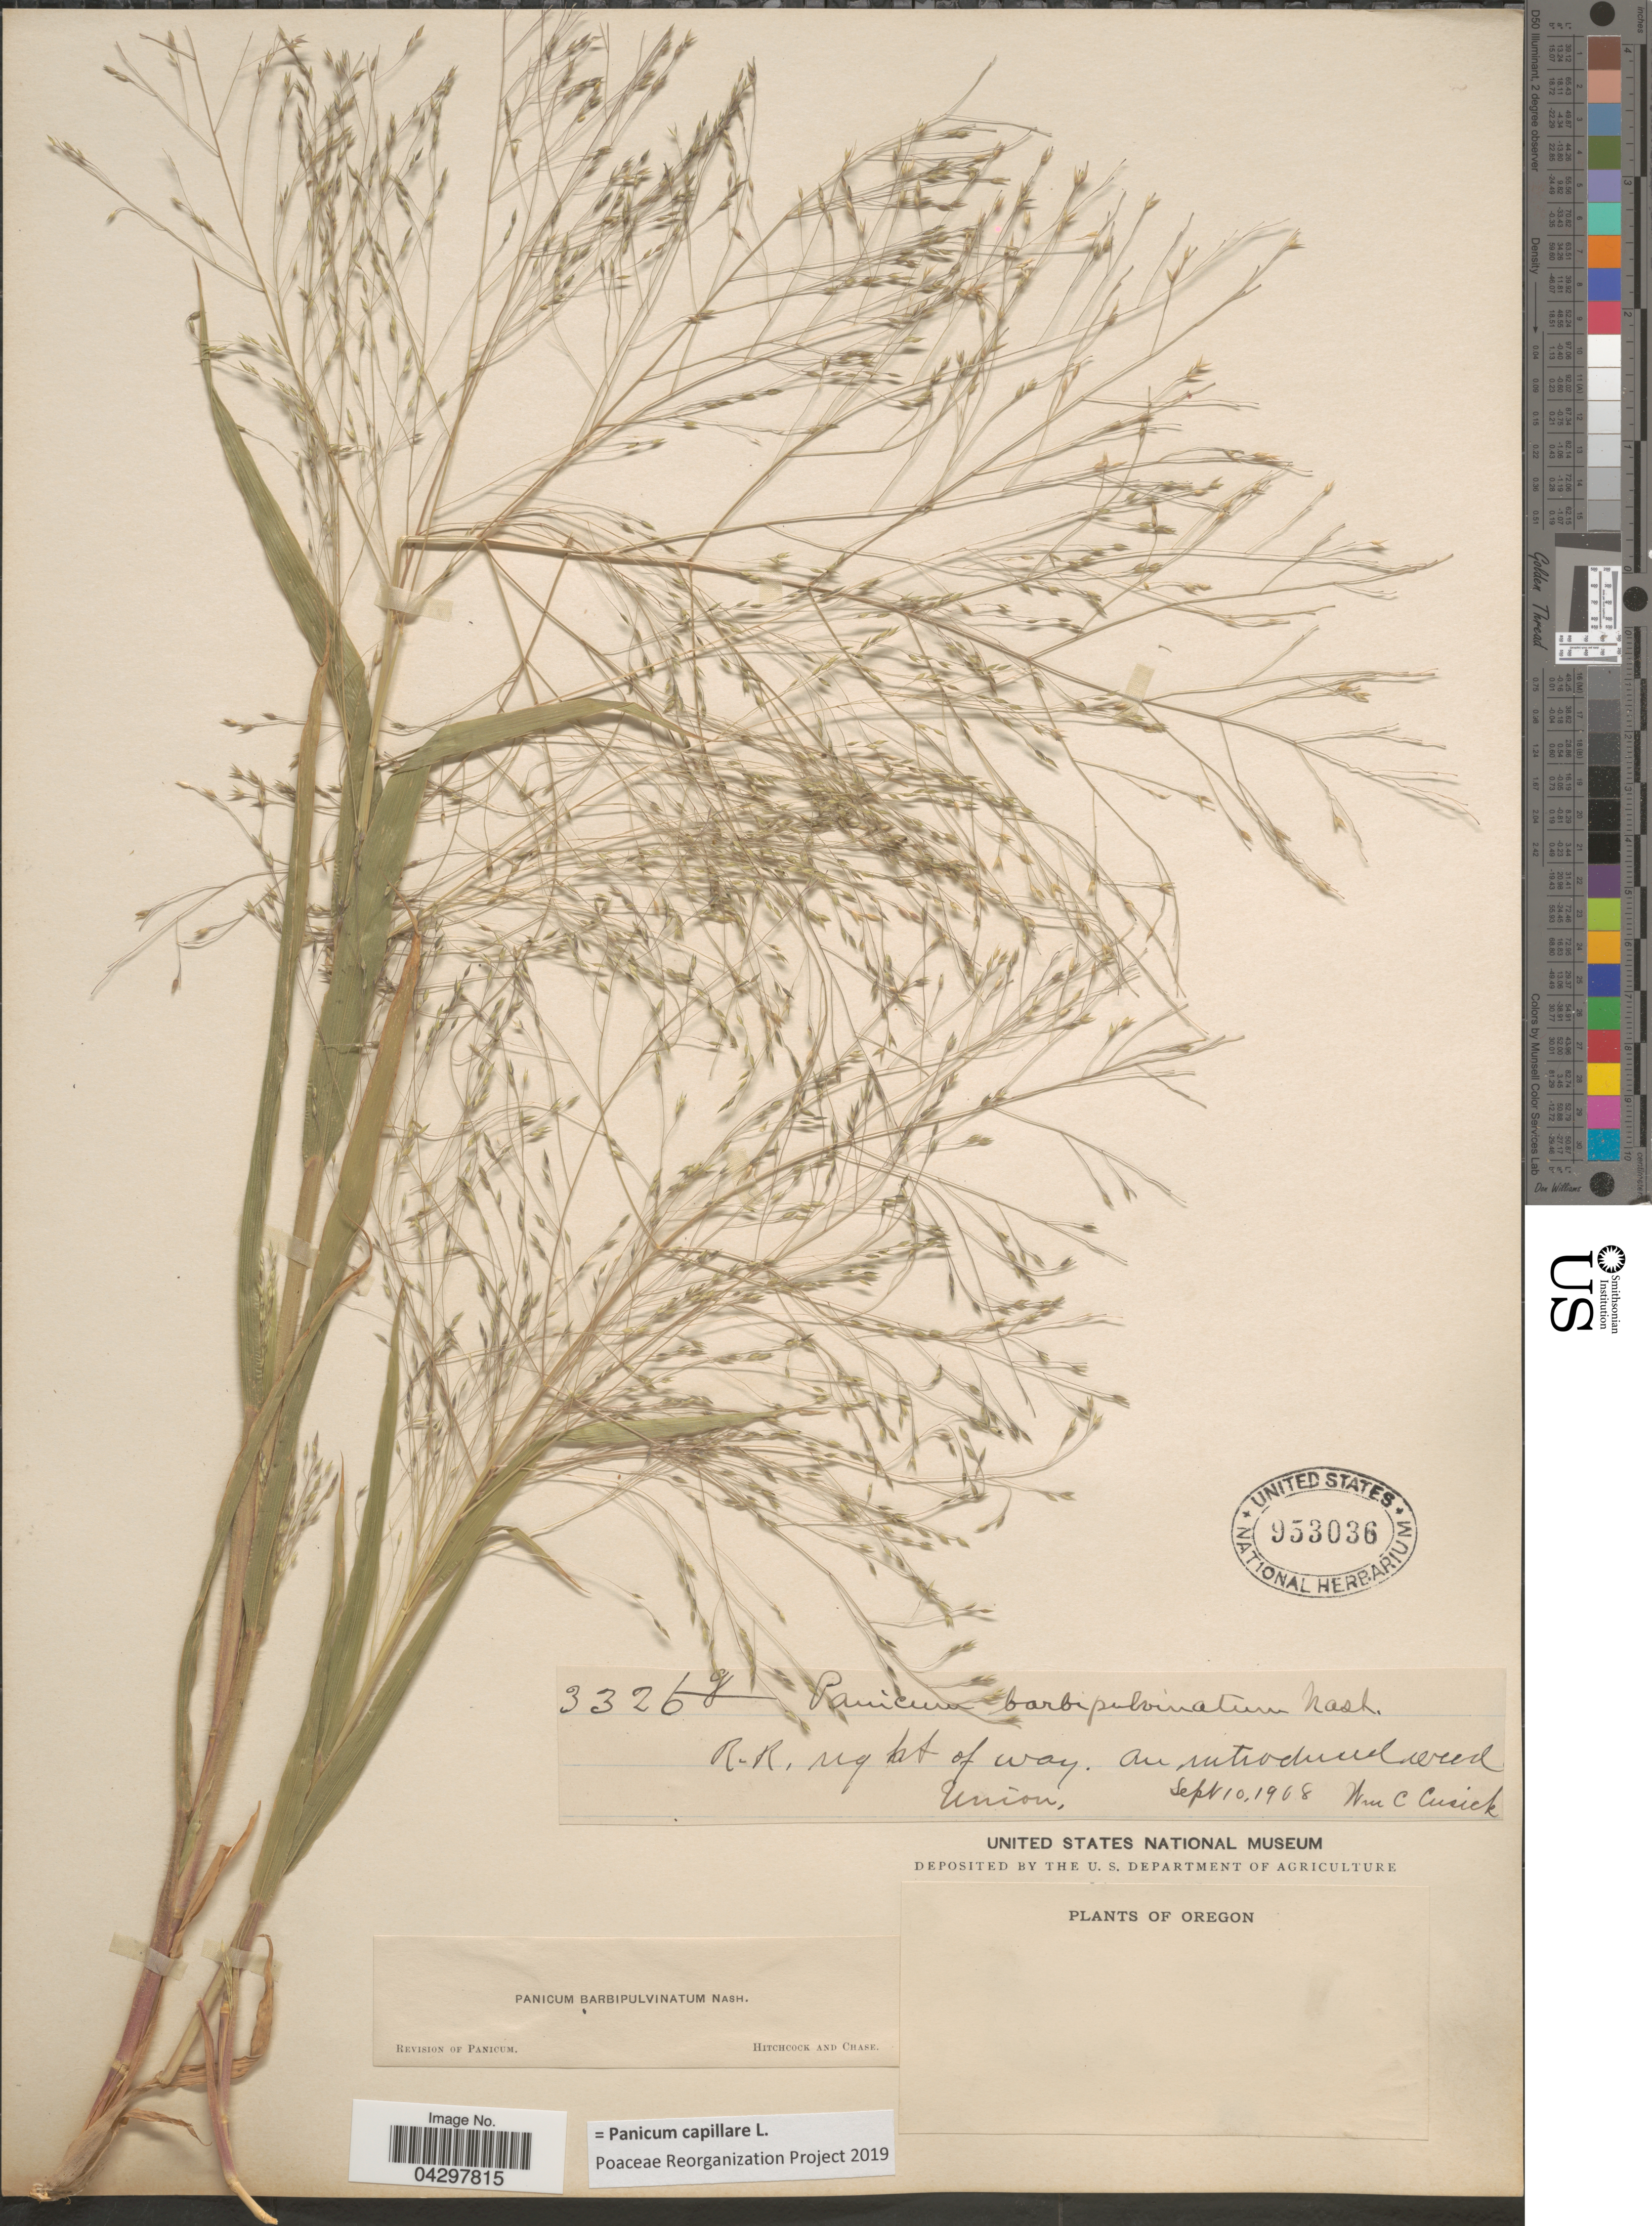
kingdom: Plantae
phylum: Tracheophyta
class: Liliopsida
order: Poales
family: Poaceae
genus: Panicum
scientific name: Panicum capillare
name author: L.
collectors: W. C. Cusick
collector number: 3326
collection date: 1908-09-10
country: United States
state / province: Oregon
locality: R.R. right of way. Union.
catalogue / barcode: US 953036